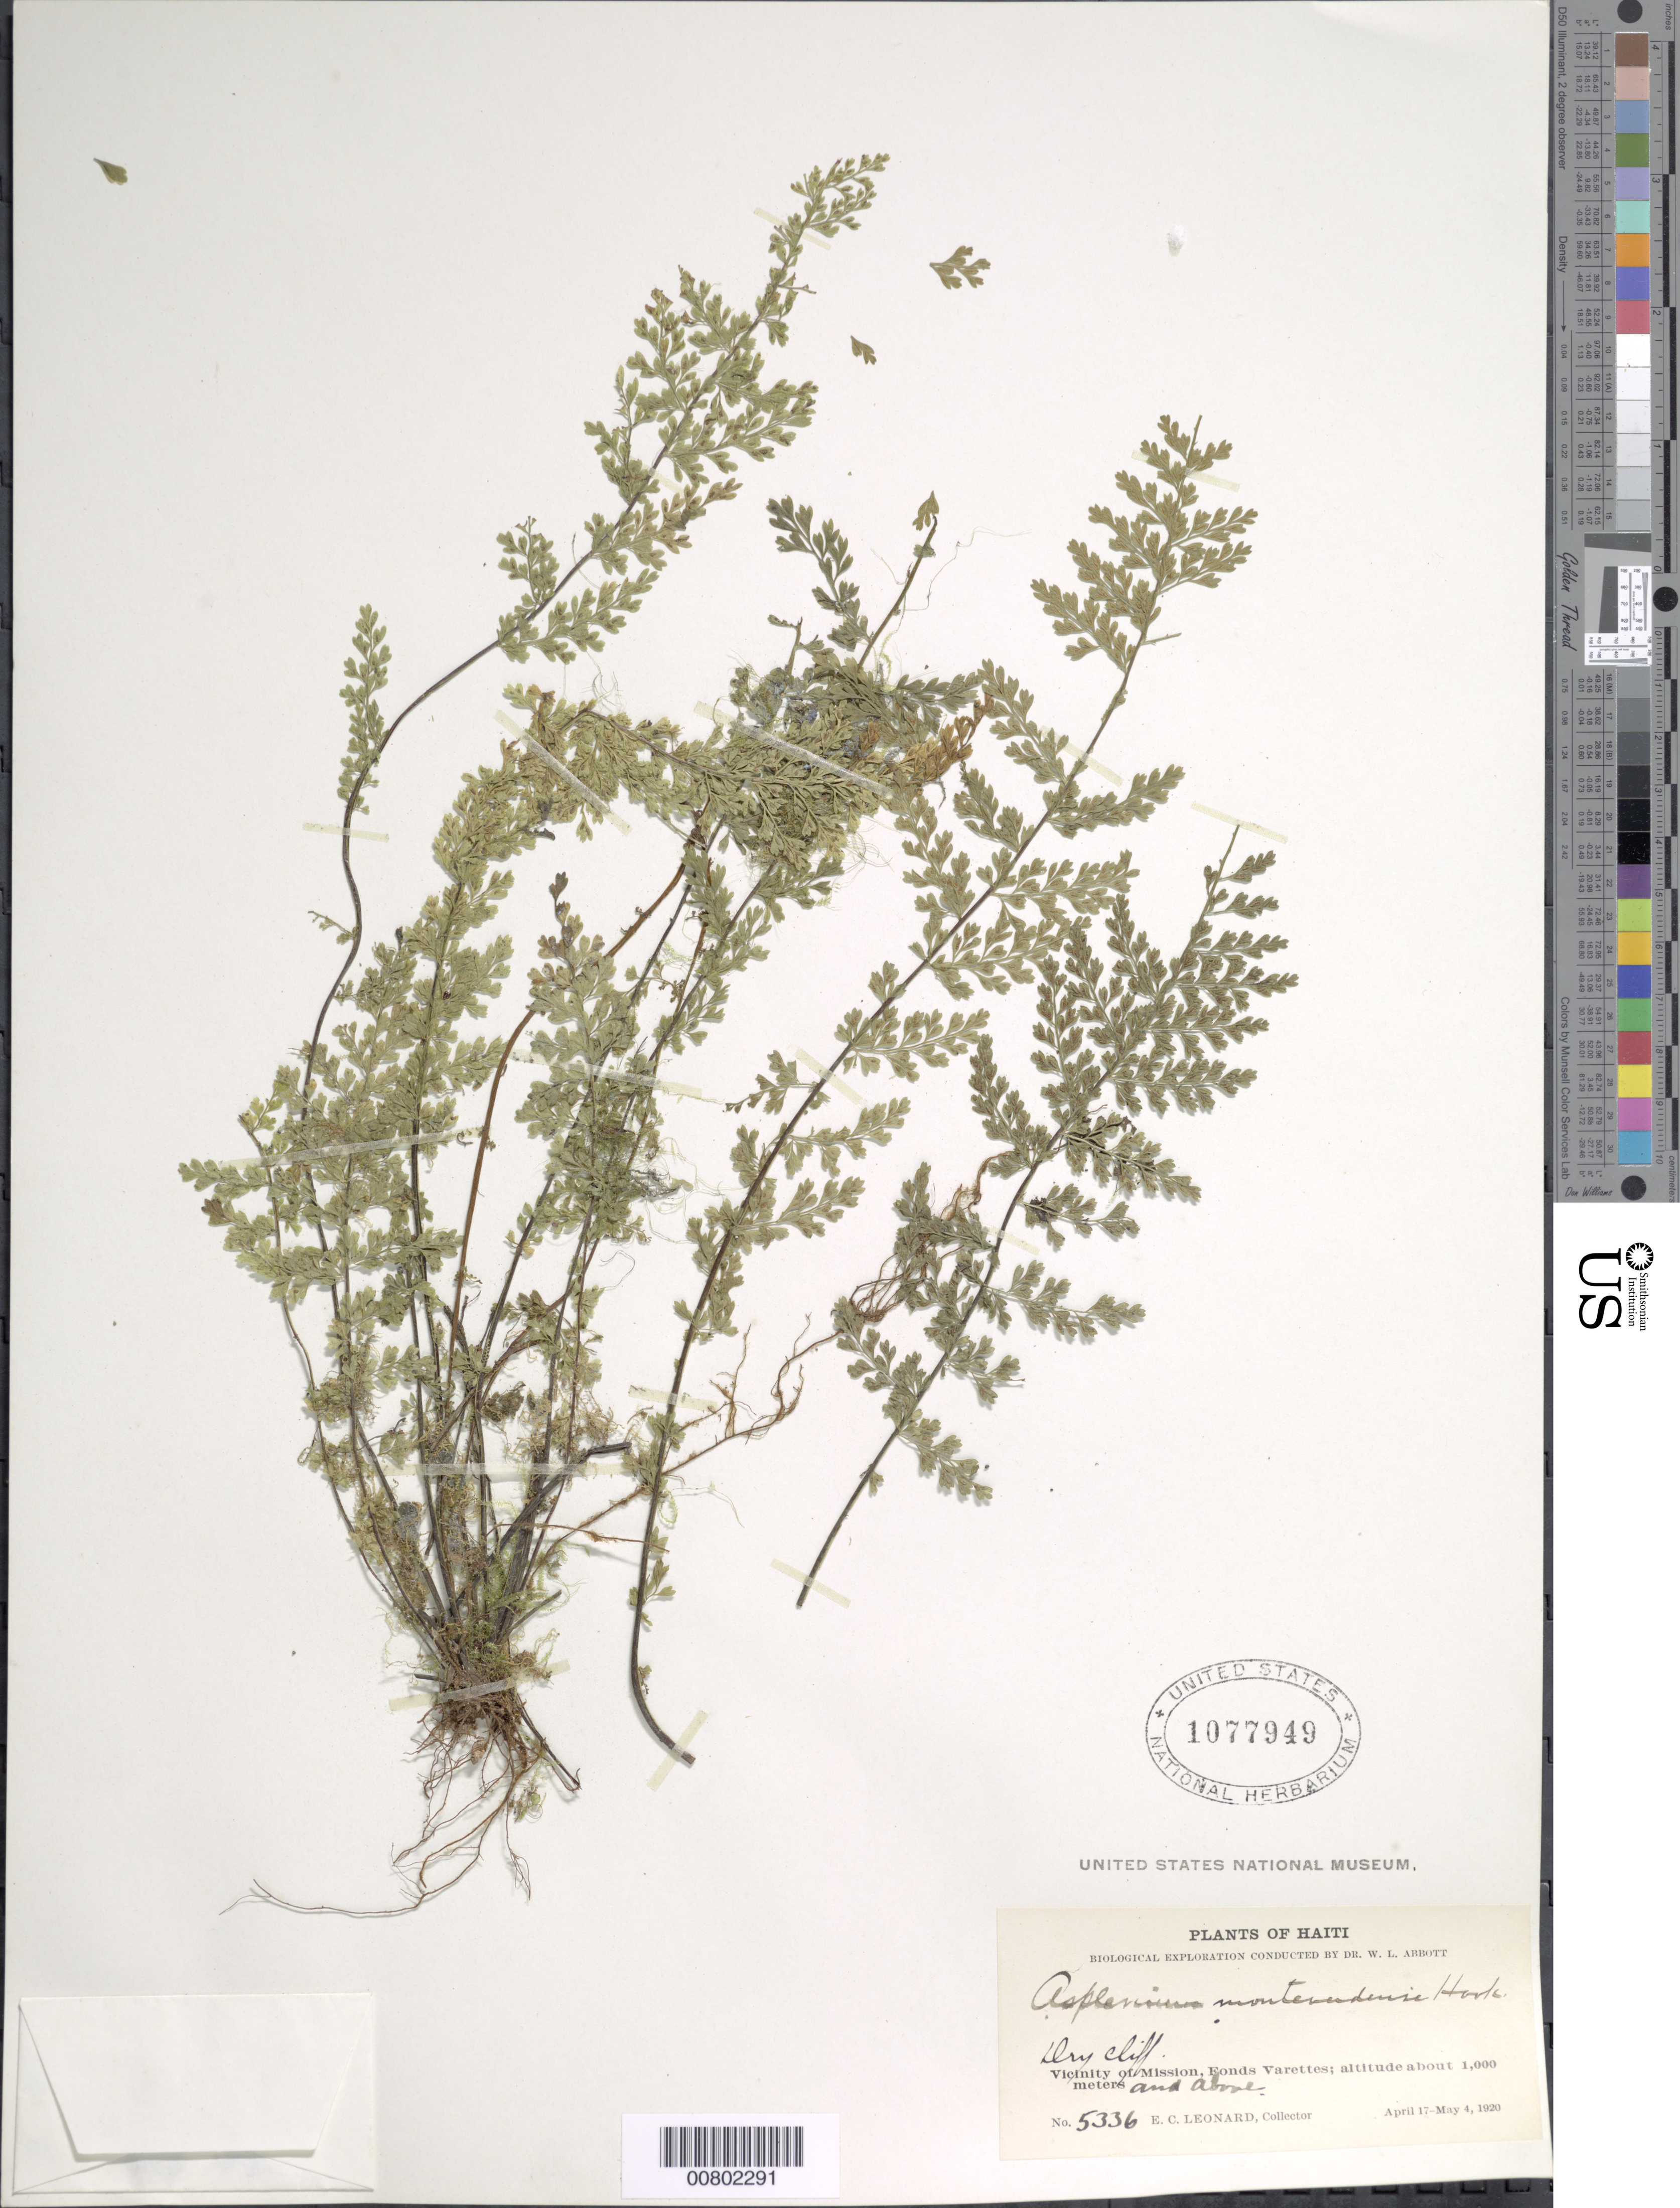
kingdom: Plantae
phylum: Tracheophyta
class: Polypodiopsida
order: Polypodiales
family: Aspleniaceae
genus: Asplenium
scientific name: Asplenium myriophyllum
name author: (Sw.) C. Presl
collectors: E. C. Leonard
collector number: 5336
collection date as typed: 17 Apr 1920 to 04 May 1920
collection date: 1920-04-17/1920-05-04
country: Haiti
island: Hispaniola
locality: Fonds Varettes, vicinity Mission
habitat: Dry cliff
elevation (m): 1000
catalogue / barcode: US 1077949